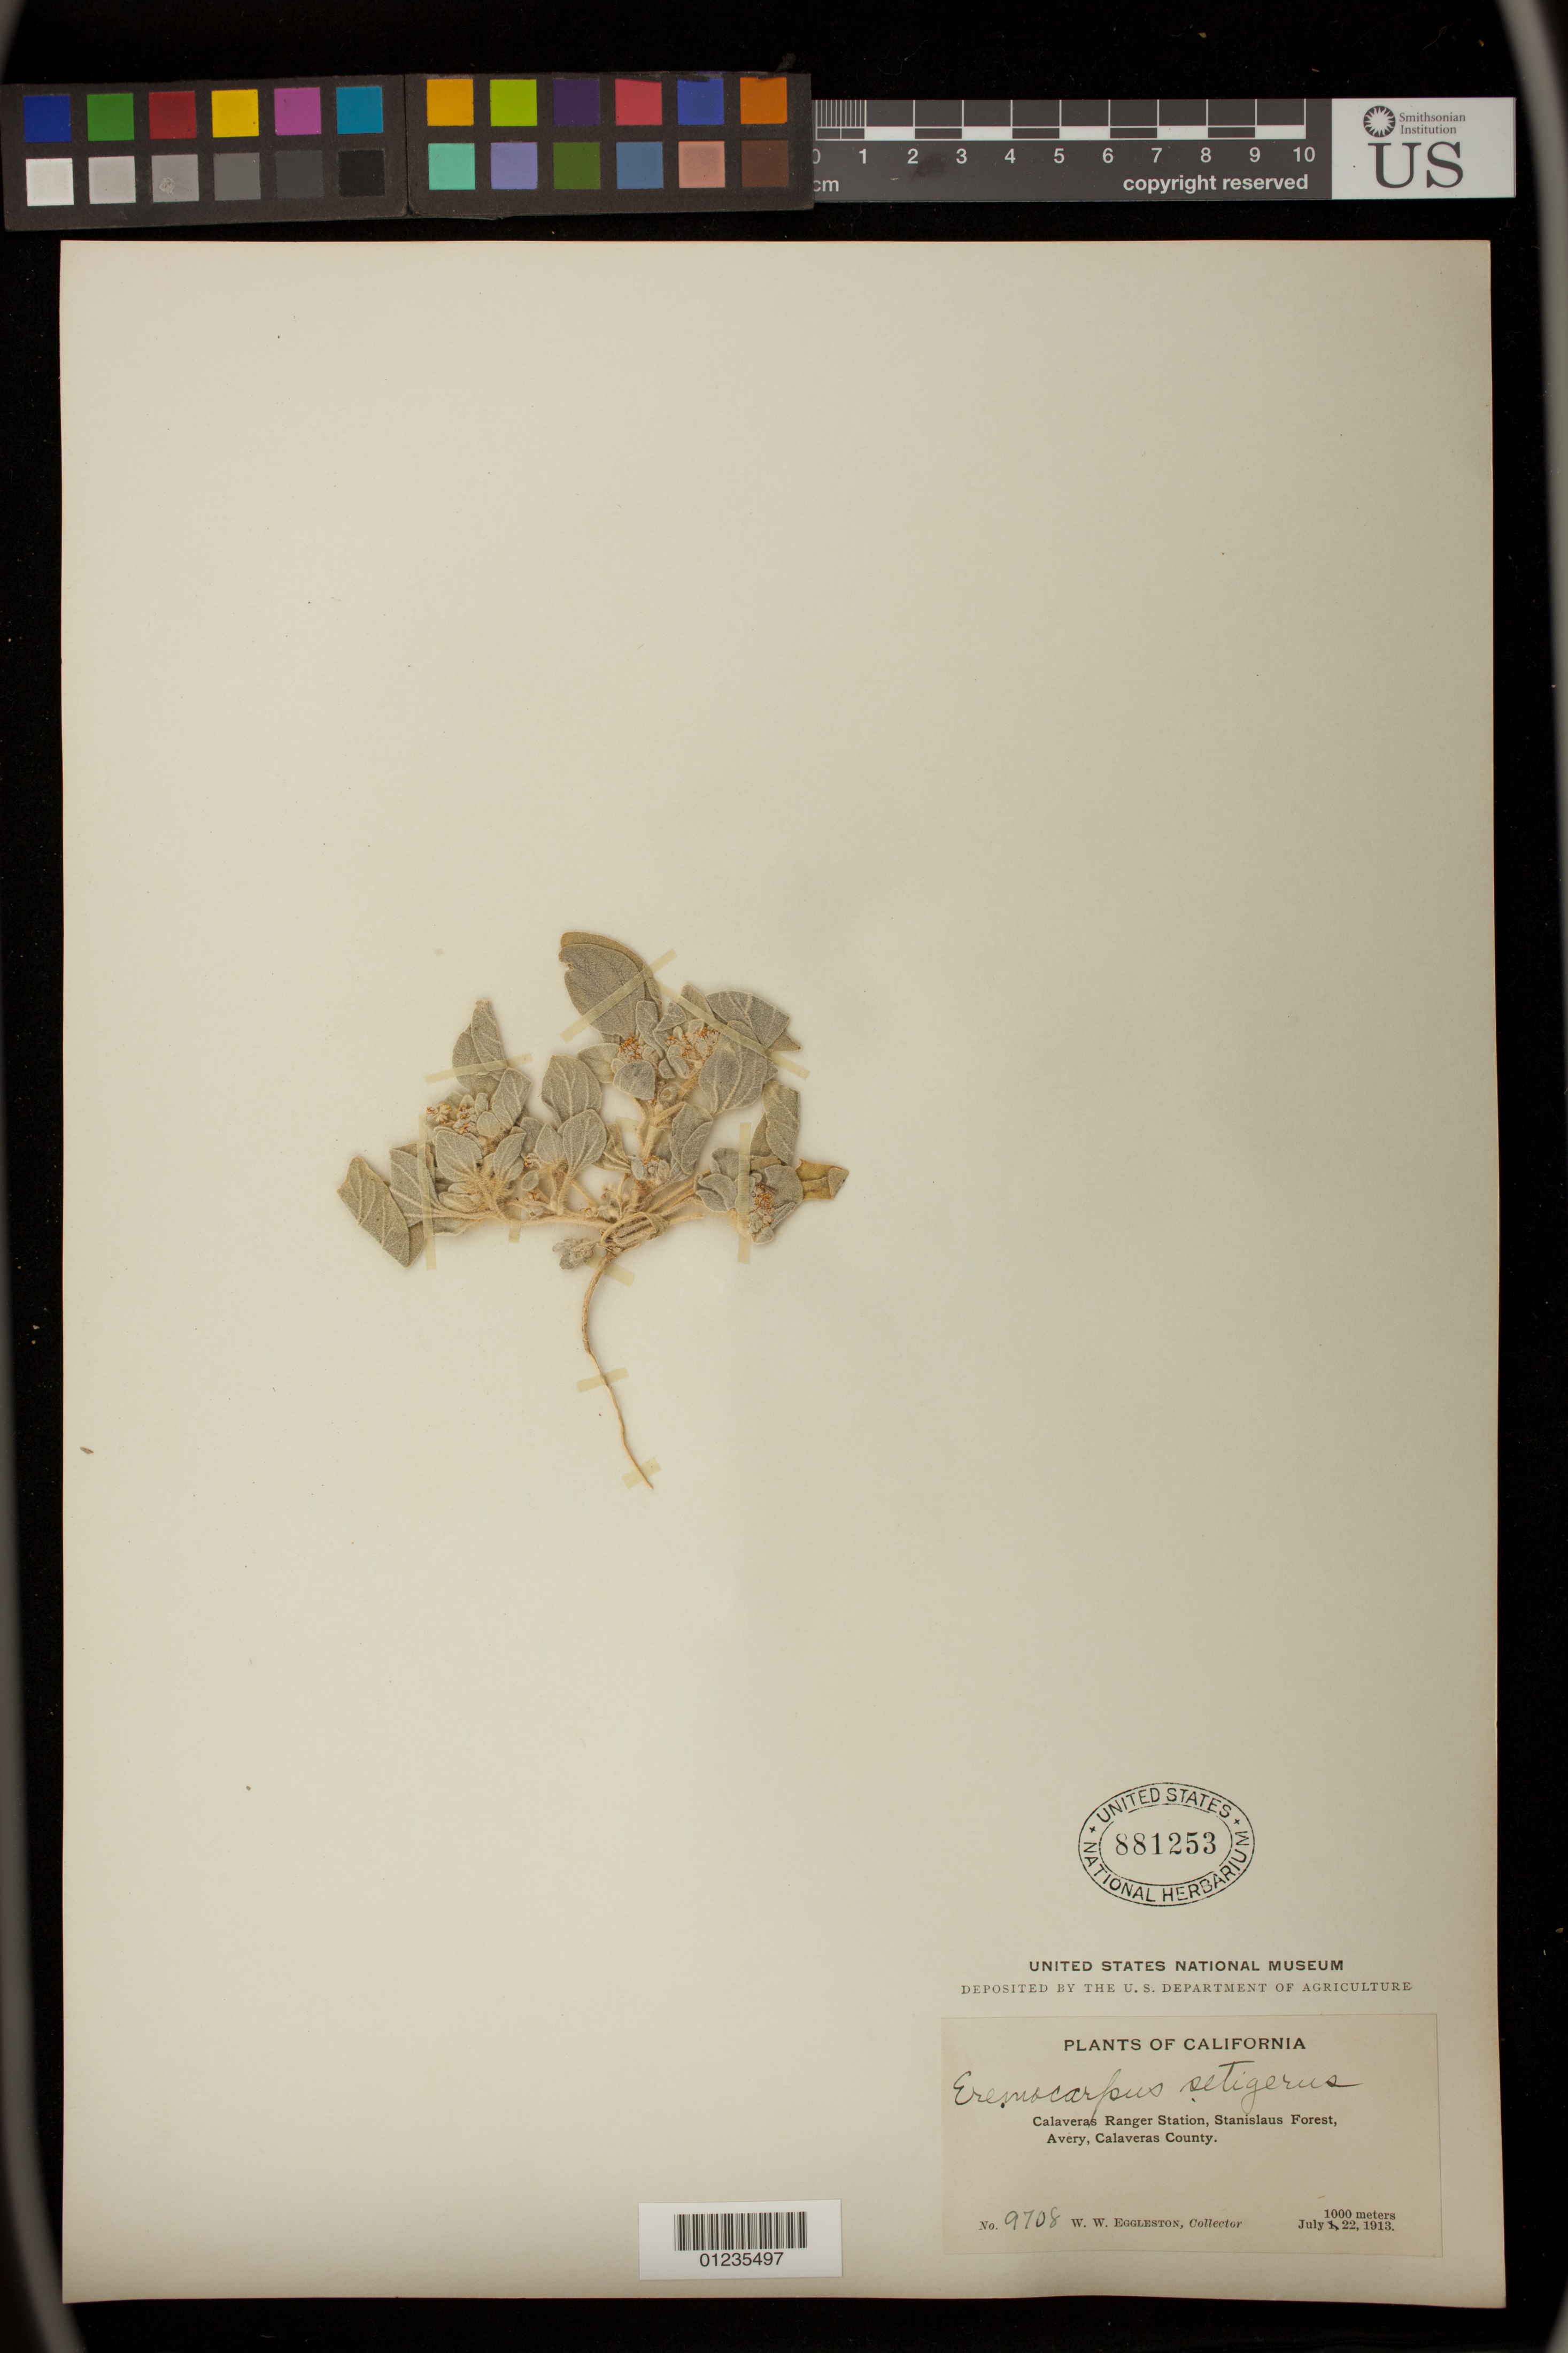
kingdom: Plantae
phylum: Tracheophyta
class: Magnoliopsida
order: Malpighiales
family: Euphorbiaceae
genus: Eremocarpus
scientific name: Eremocarpus setigerus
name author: (Hook.) Benth.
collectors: W. W. Eggleston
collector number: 9708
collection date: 1913-07-22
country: United States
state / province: California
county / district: Calaveras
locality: Calaveras Ranger Station, Stanislaus Forest, Avery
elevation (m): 1000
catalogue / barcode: US 881253